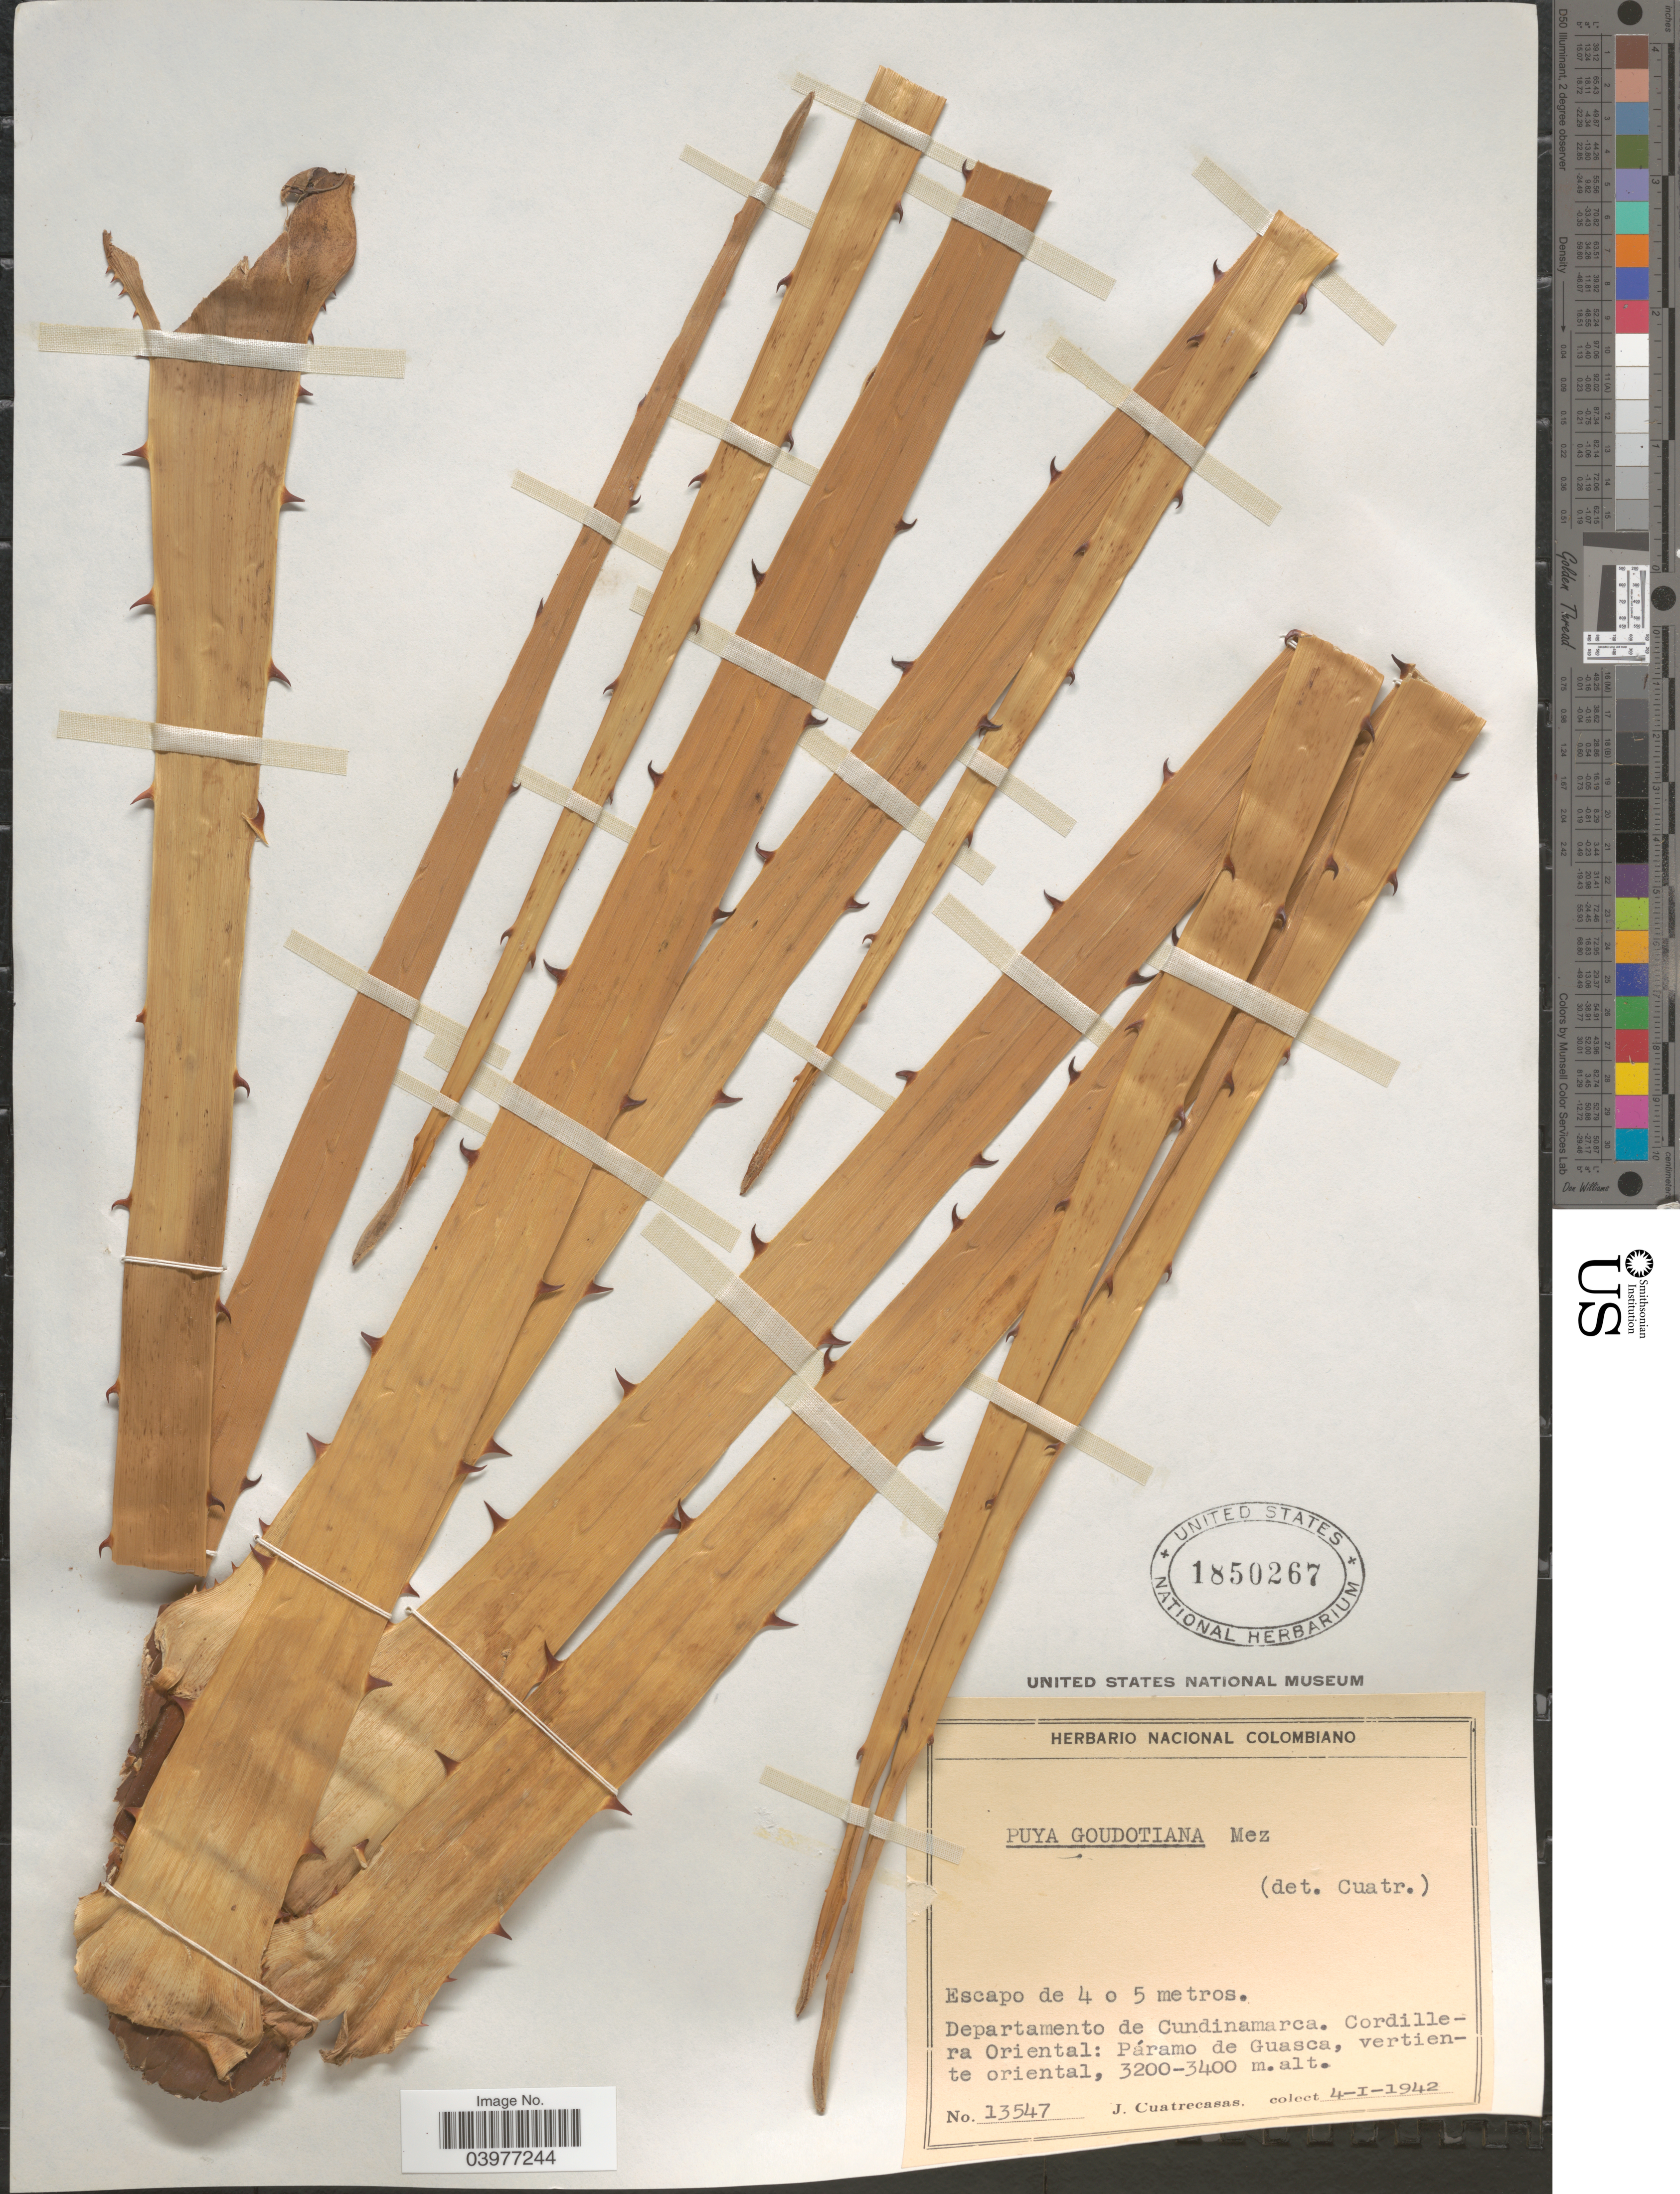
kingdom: Plantae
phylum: Tracheophyta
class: Liliopsida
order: Poales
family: Bromeliaceae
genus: Puya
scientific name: Puya goudotiana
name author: Mez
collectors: J. Cuatrecasas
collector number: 13547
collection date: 1942-01-04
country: Colombia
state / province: Cundinamarca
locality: Departamento de Cundinamarca. Cordillera Oriental: Páramo de Guasca, vertiente oriental.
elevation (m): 3200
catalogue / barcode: US 1850267